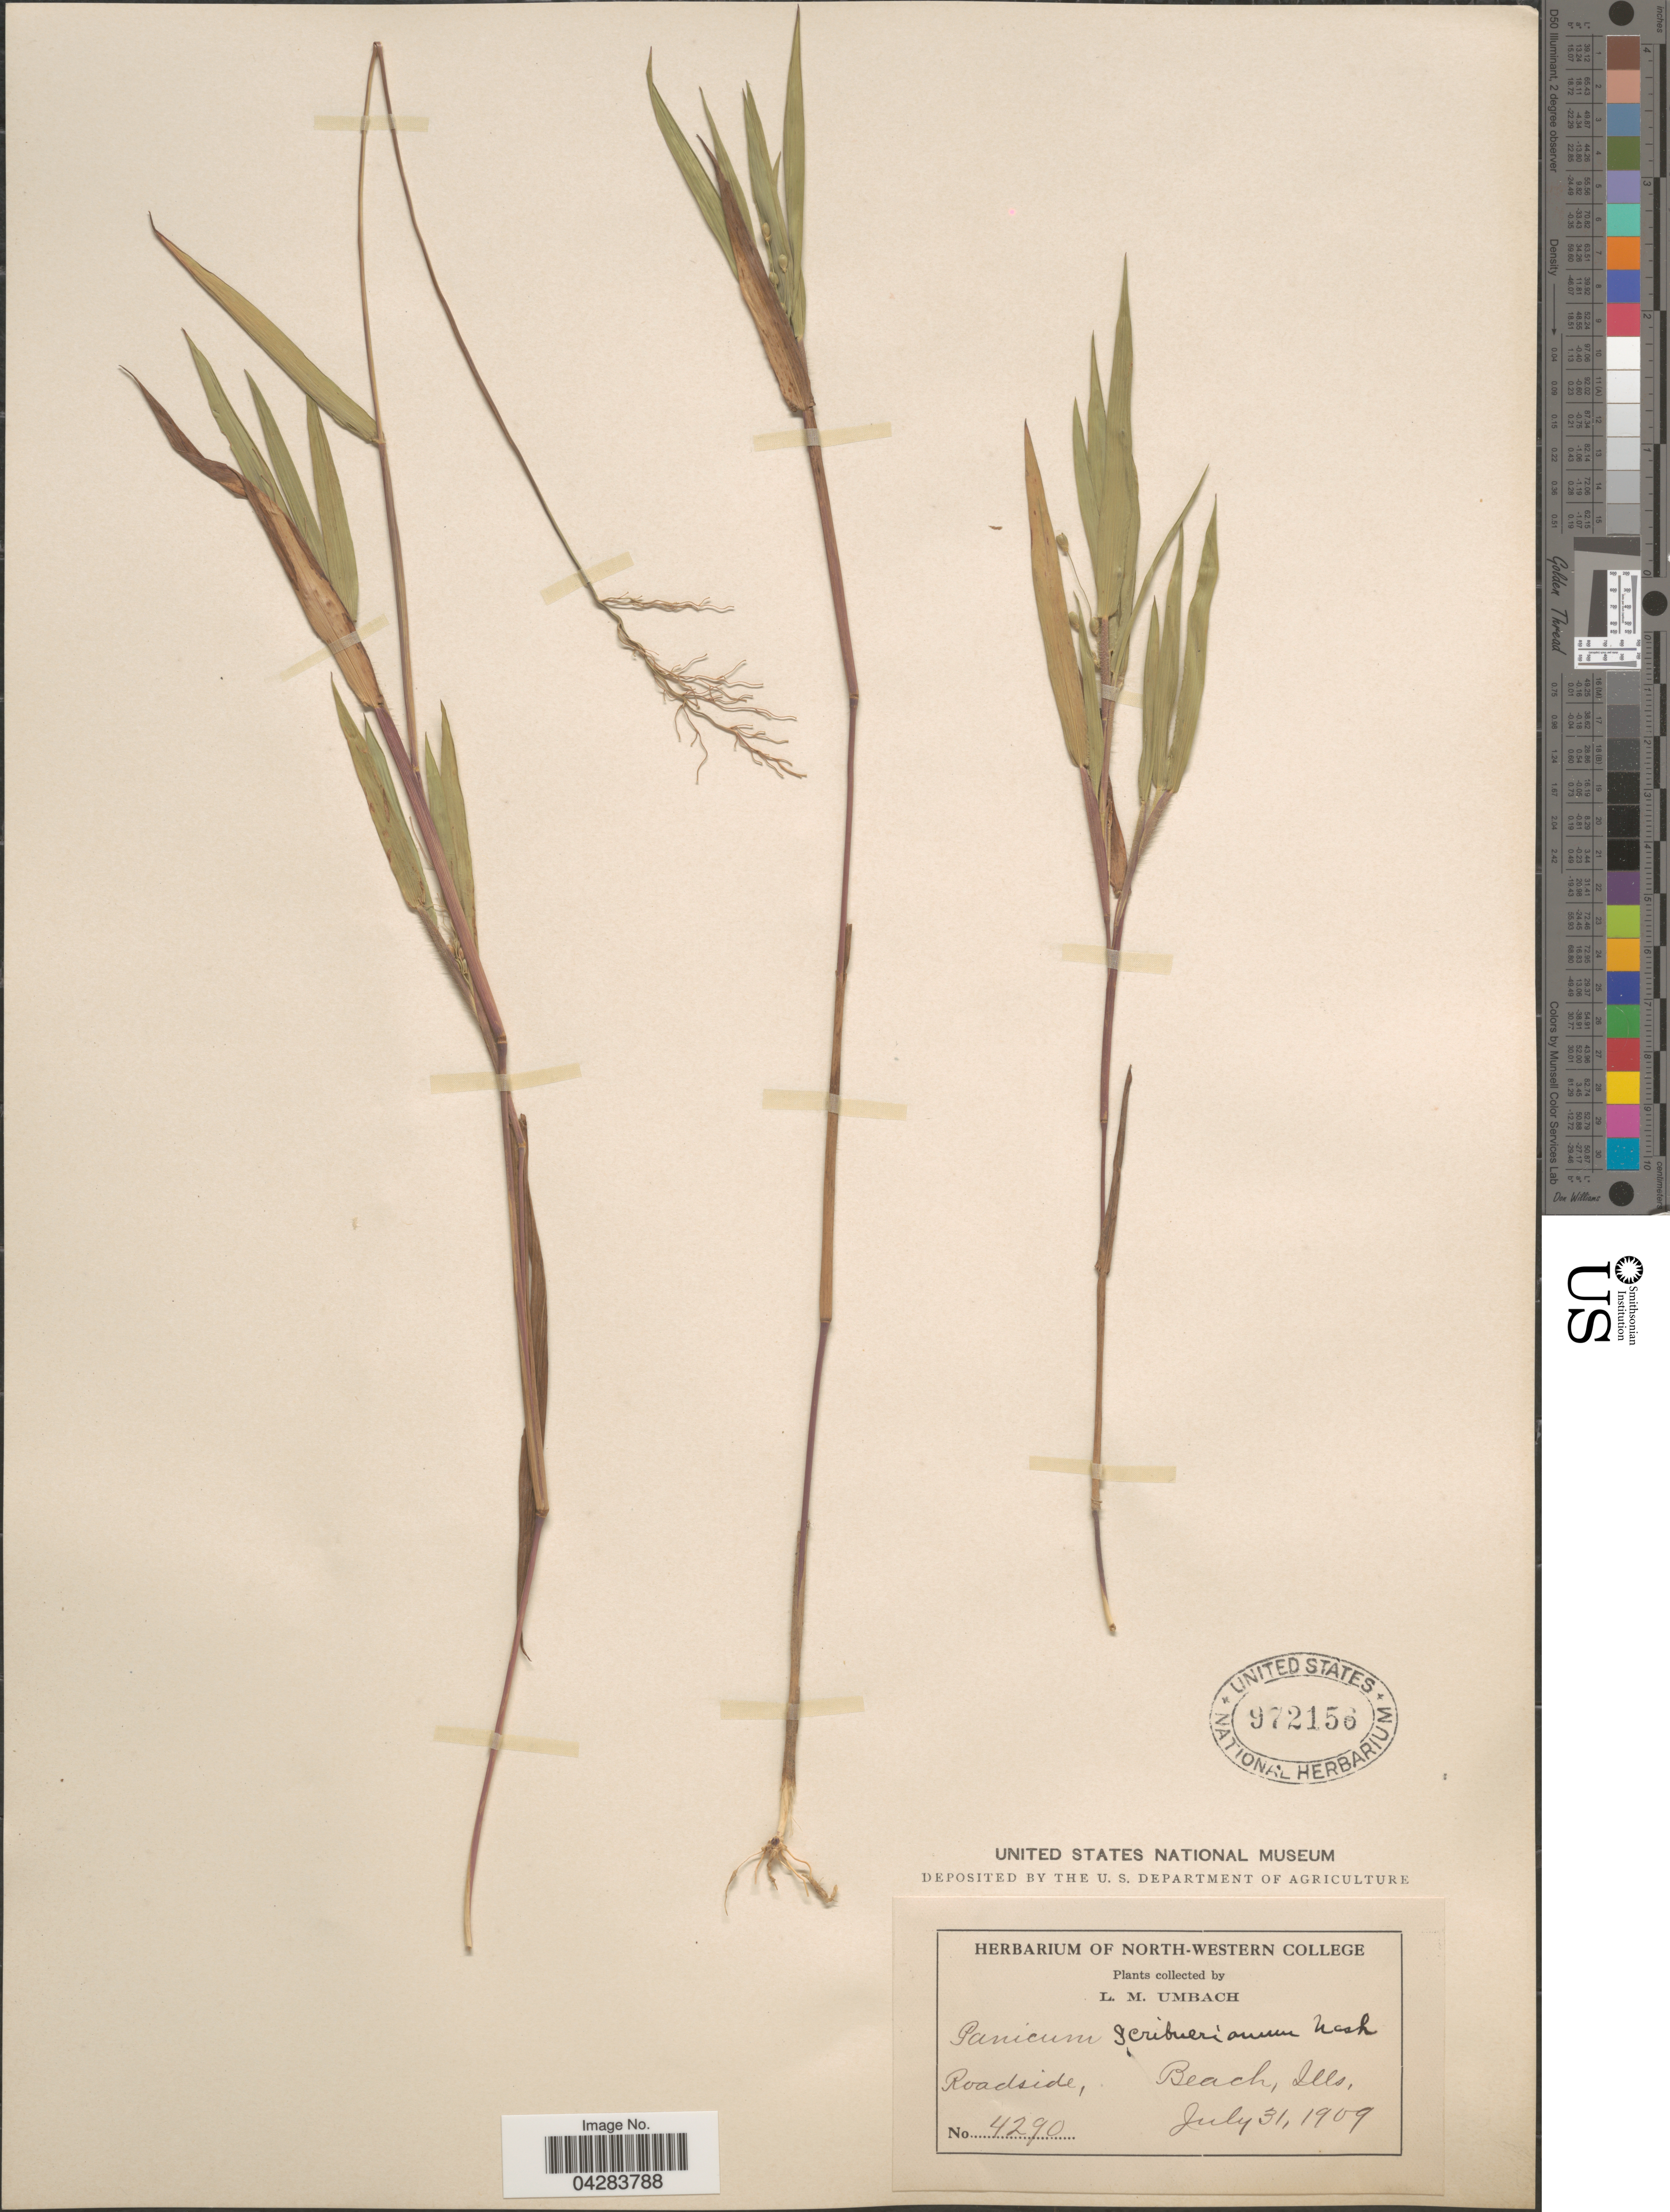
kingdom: Plantae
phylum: Tracheophyta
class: Liliopsida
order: Poales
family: Poaceae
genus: Dichanthelium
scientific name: Dichanthelium oligosanthes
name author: (Schult.) Gould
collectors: L. M. Umbach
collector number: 4290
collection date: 1909-07-31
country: United States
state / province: Illinois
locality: Roadside, Beach.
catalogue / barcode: US 972156